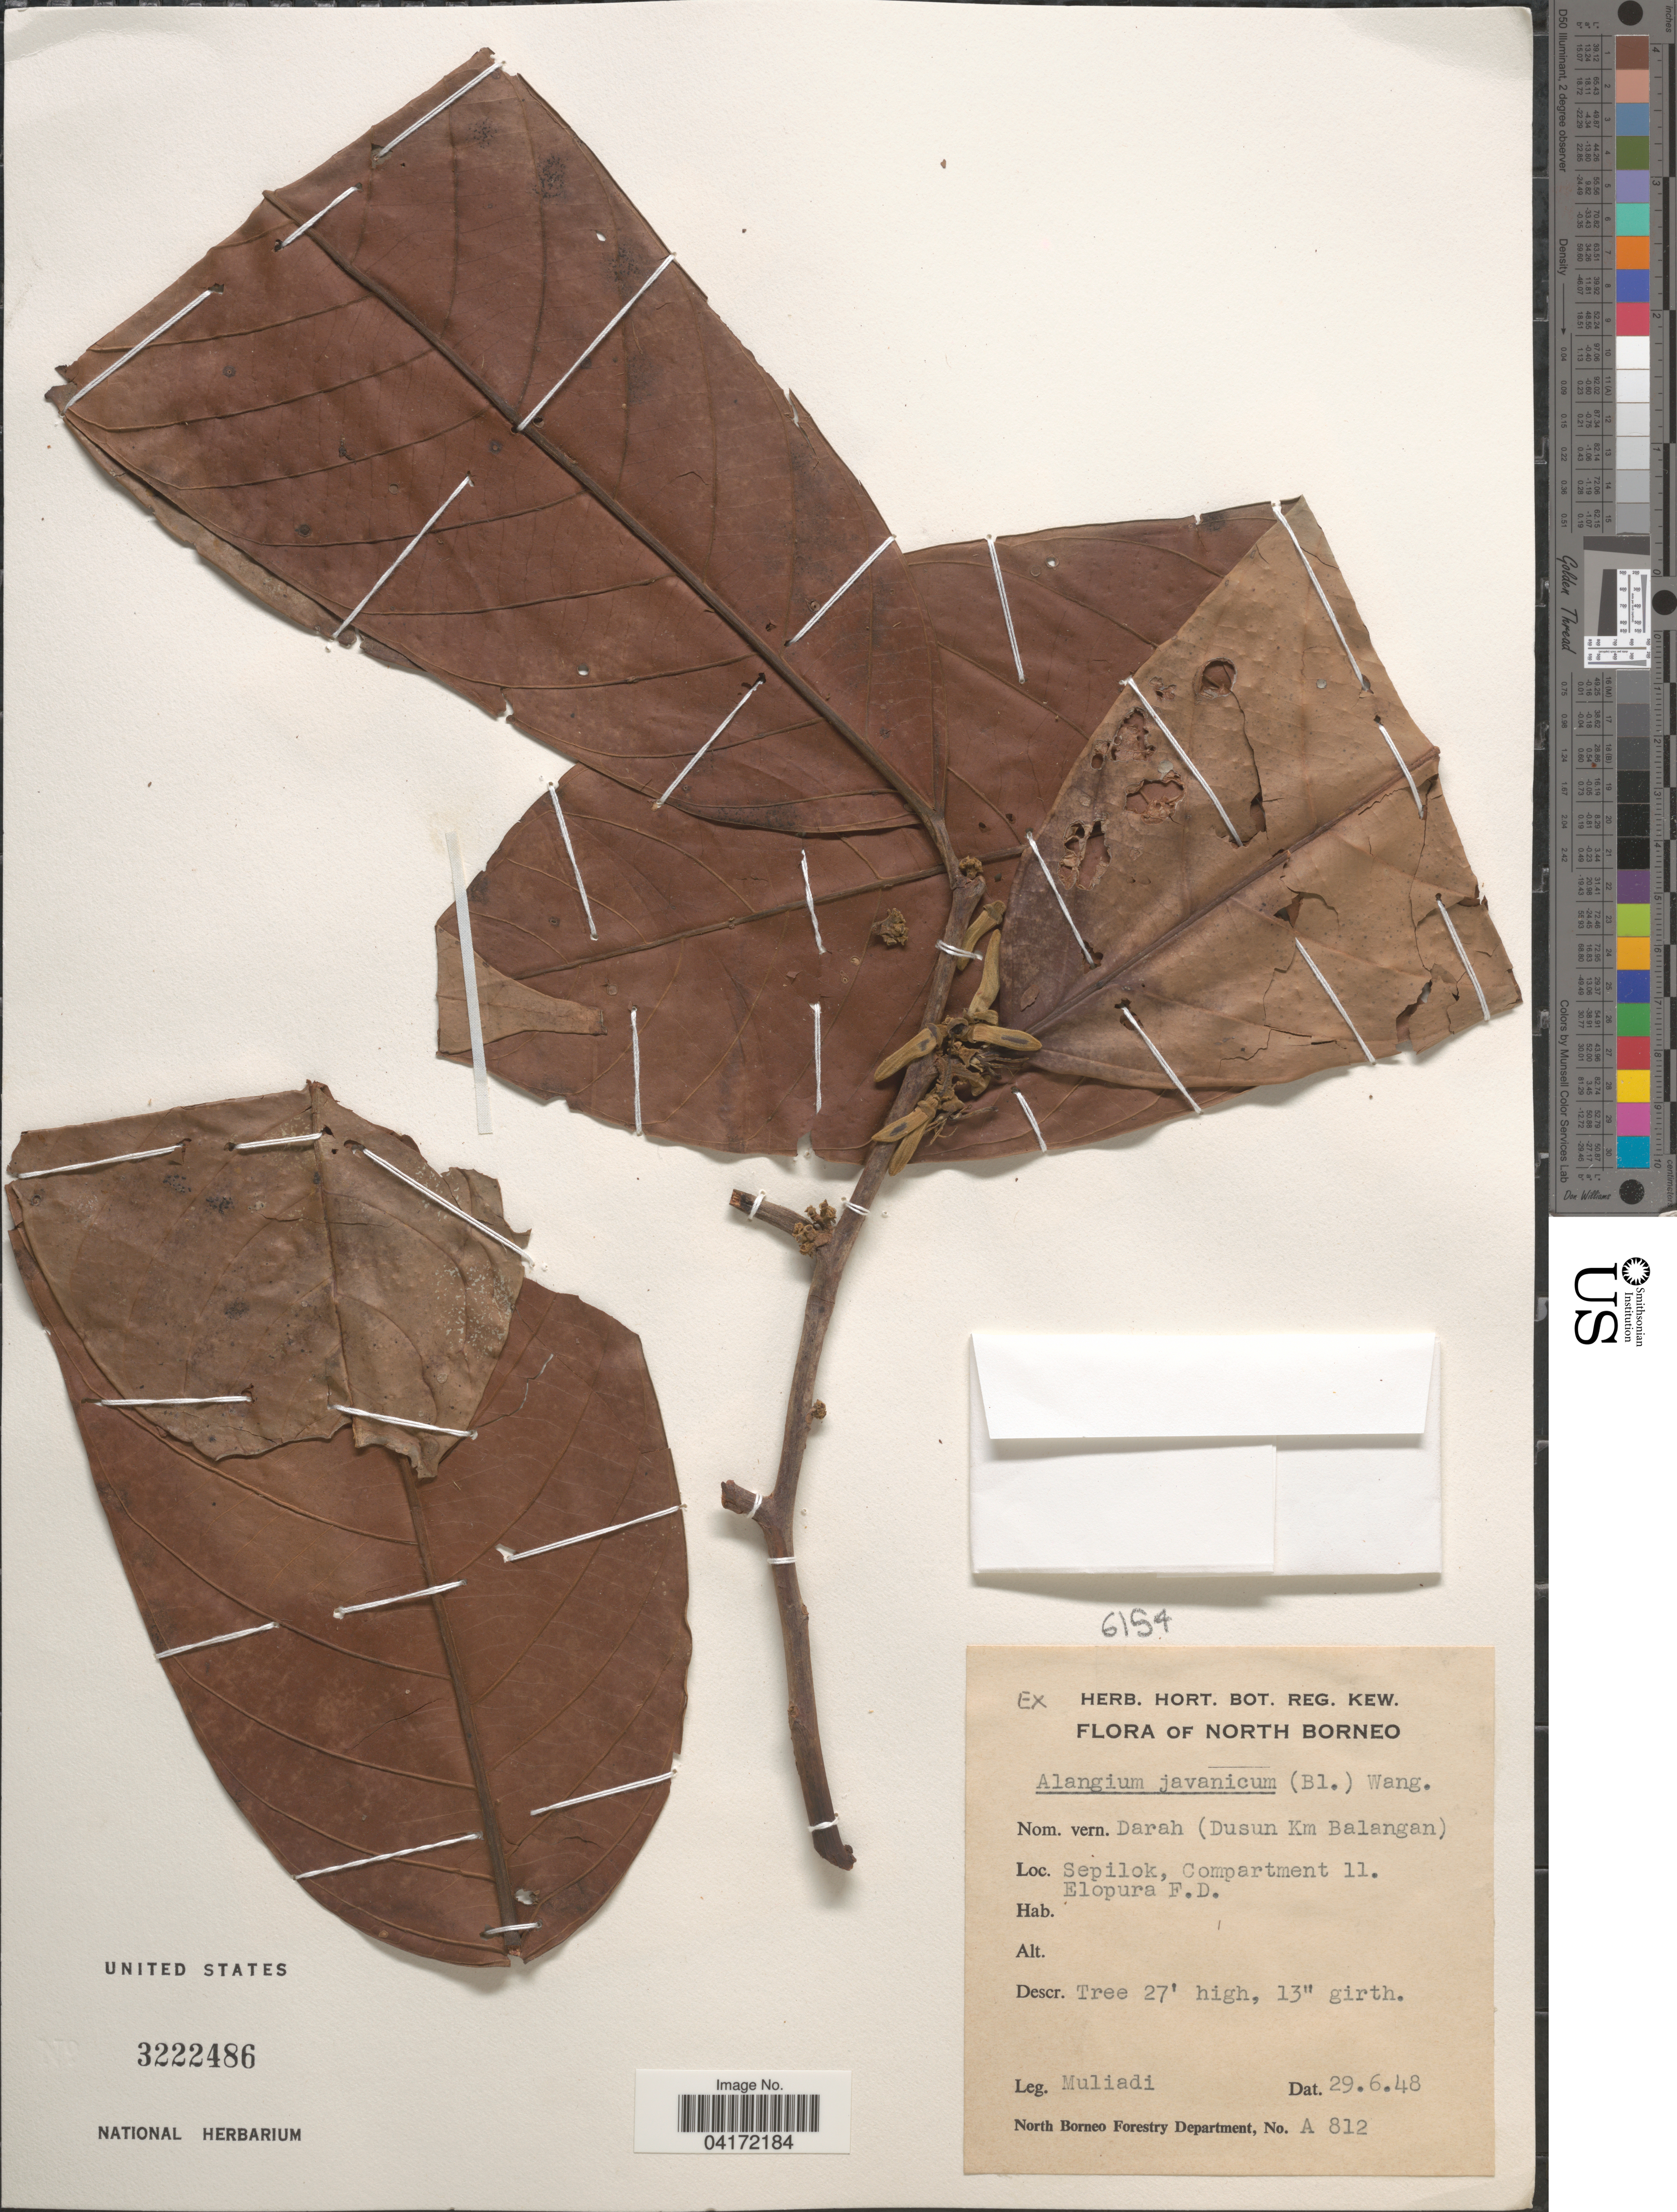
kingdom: Plantae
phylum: Tracheophyta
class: Magnoliopsida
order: Cornales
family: Cornaceae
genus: Alangium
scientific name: Alangium javanicum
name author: (Blume) Wangerin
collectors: -. Muliadi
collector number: A812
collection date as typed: Transcribed d/m/y: 29/6/48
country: Malaysia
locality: North Borneo. Sepilok, Compartment 11. Elopura F.D.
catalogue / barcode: US 3222486